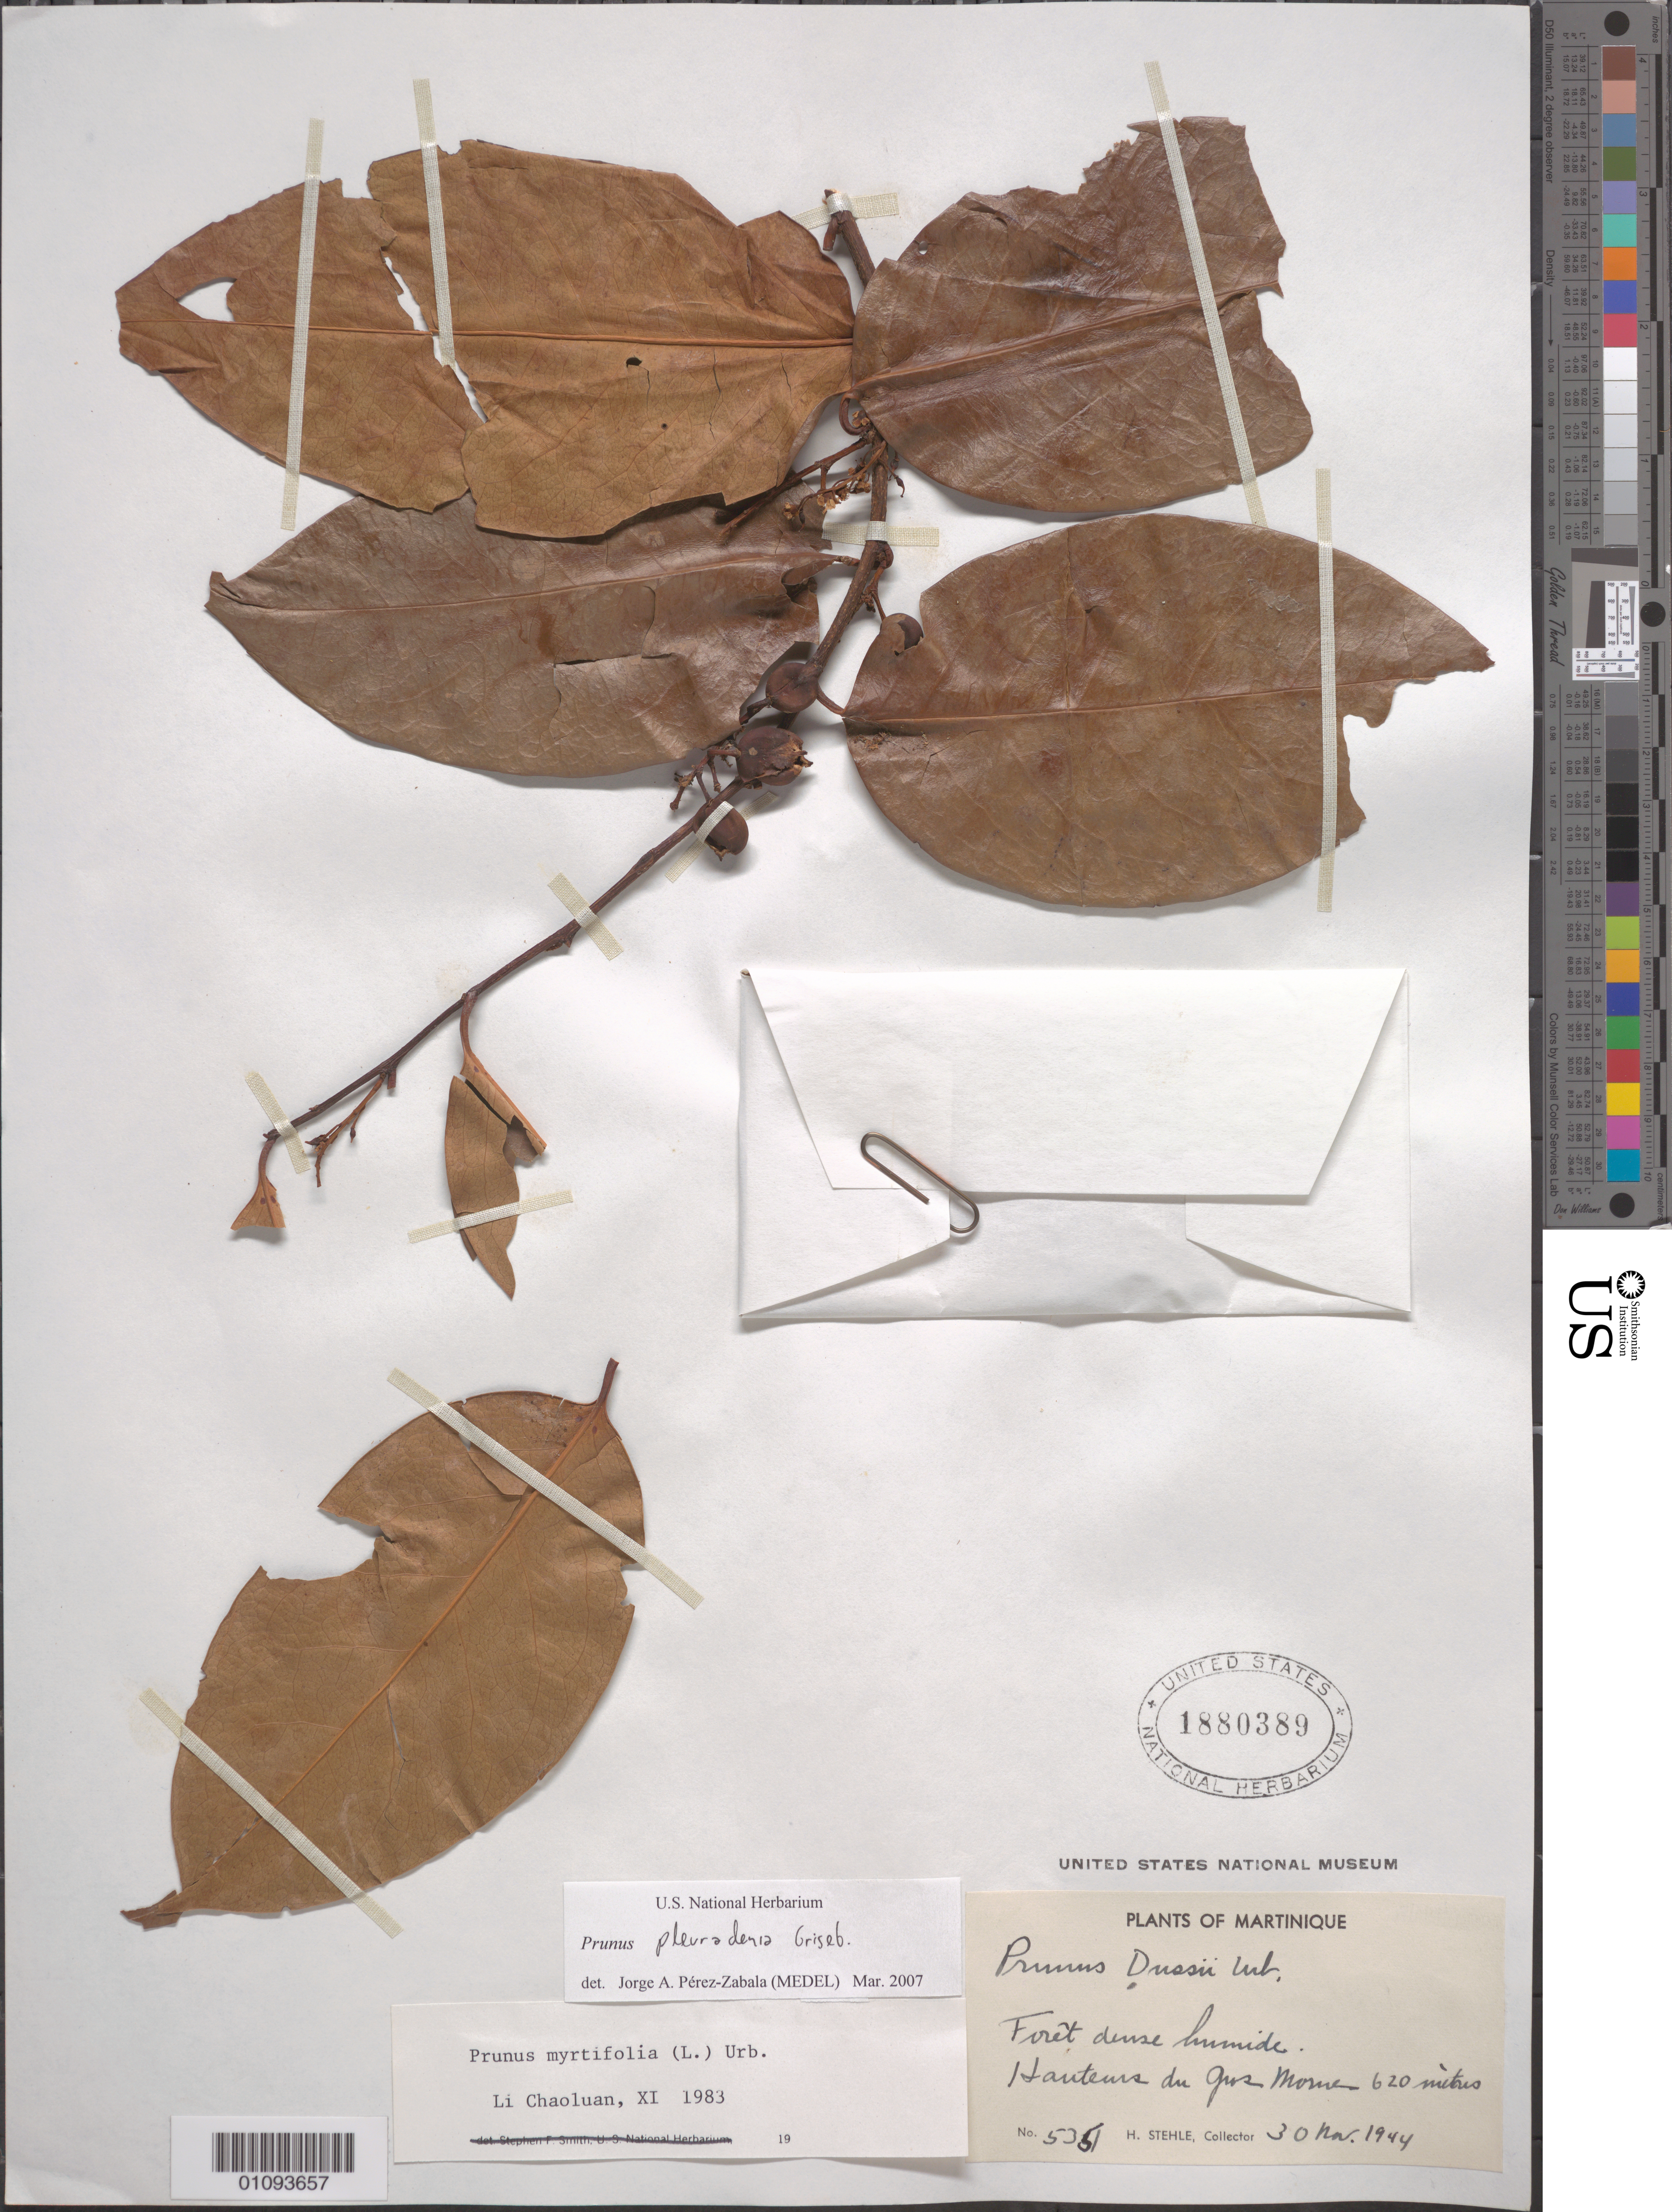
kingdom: Plantae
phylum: Tracheophyta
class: Magnoliopsida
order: Rosales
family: Rosaceae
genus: Prunus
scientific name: Prunus pleuradenia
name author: Griseb.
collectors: H. Stehlé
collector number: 5351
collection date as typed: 30 Mar 1944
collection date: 1944-03-30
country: Martinique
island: Martinique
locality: Gros Morne Heights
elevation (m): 620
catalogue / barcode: US 1880389